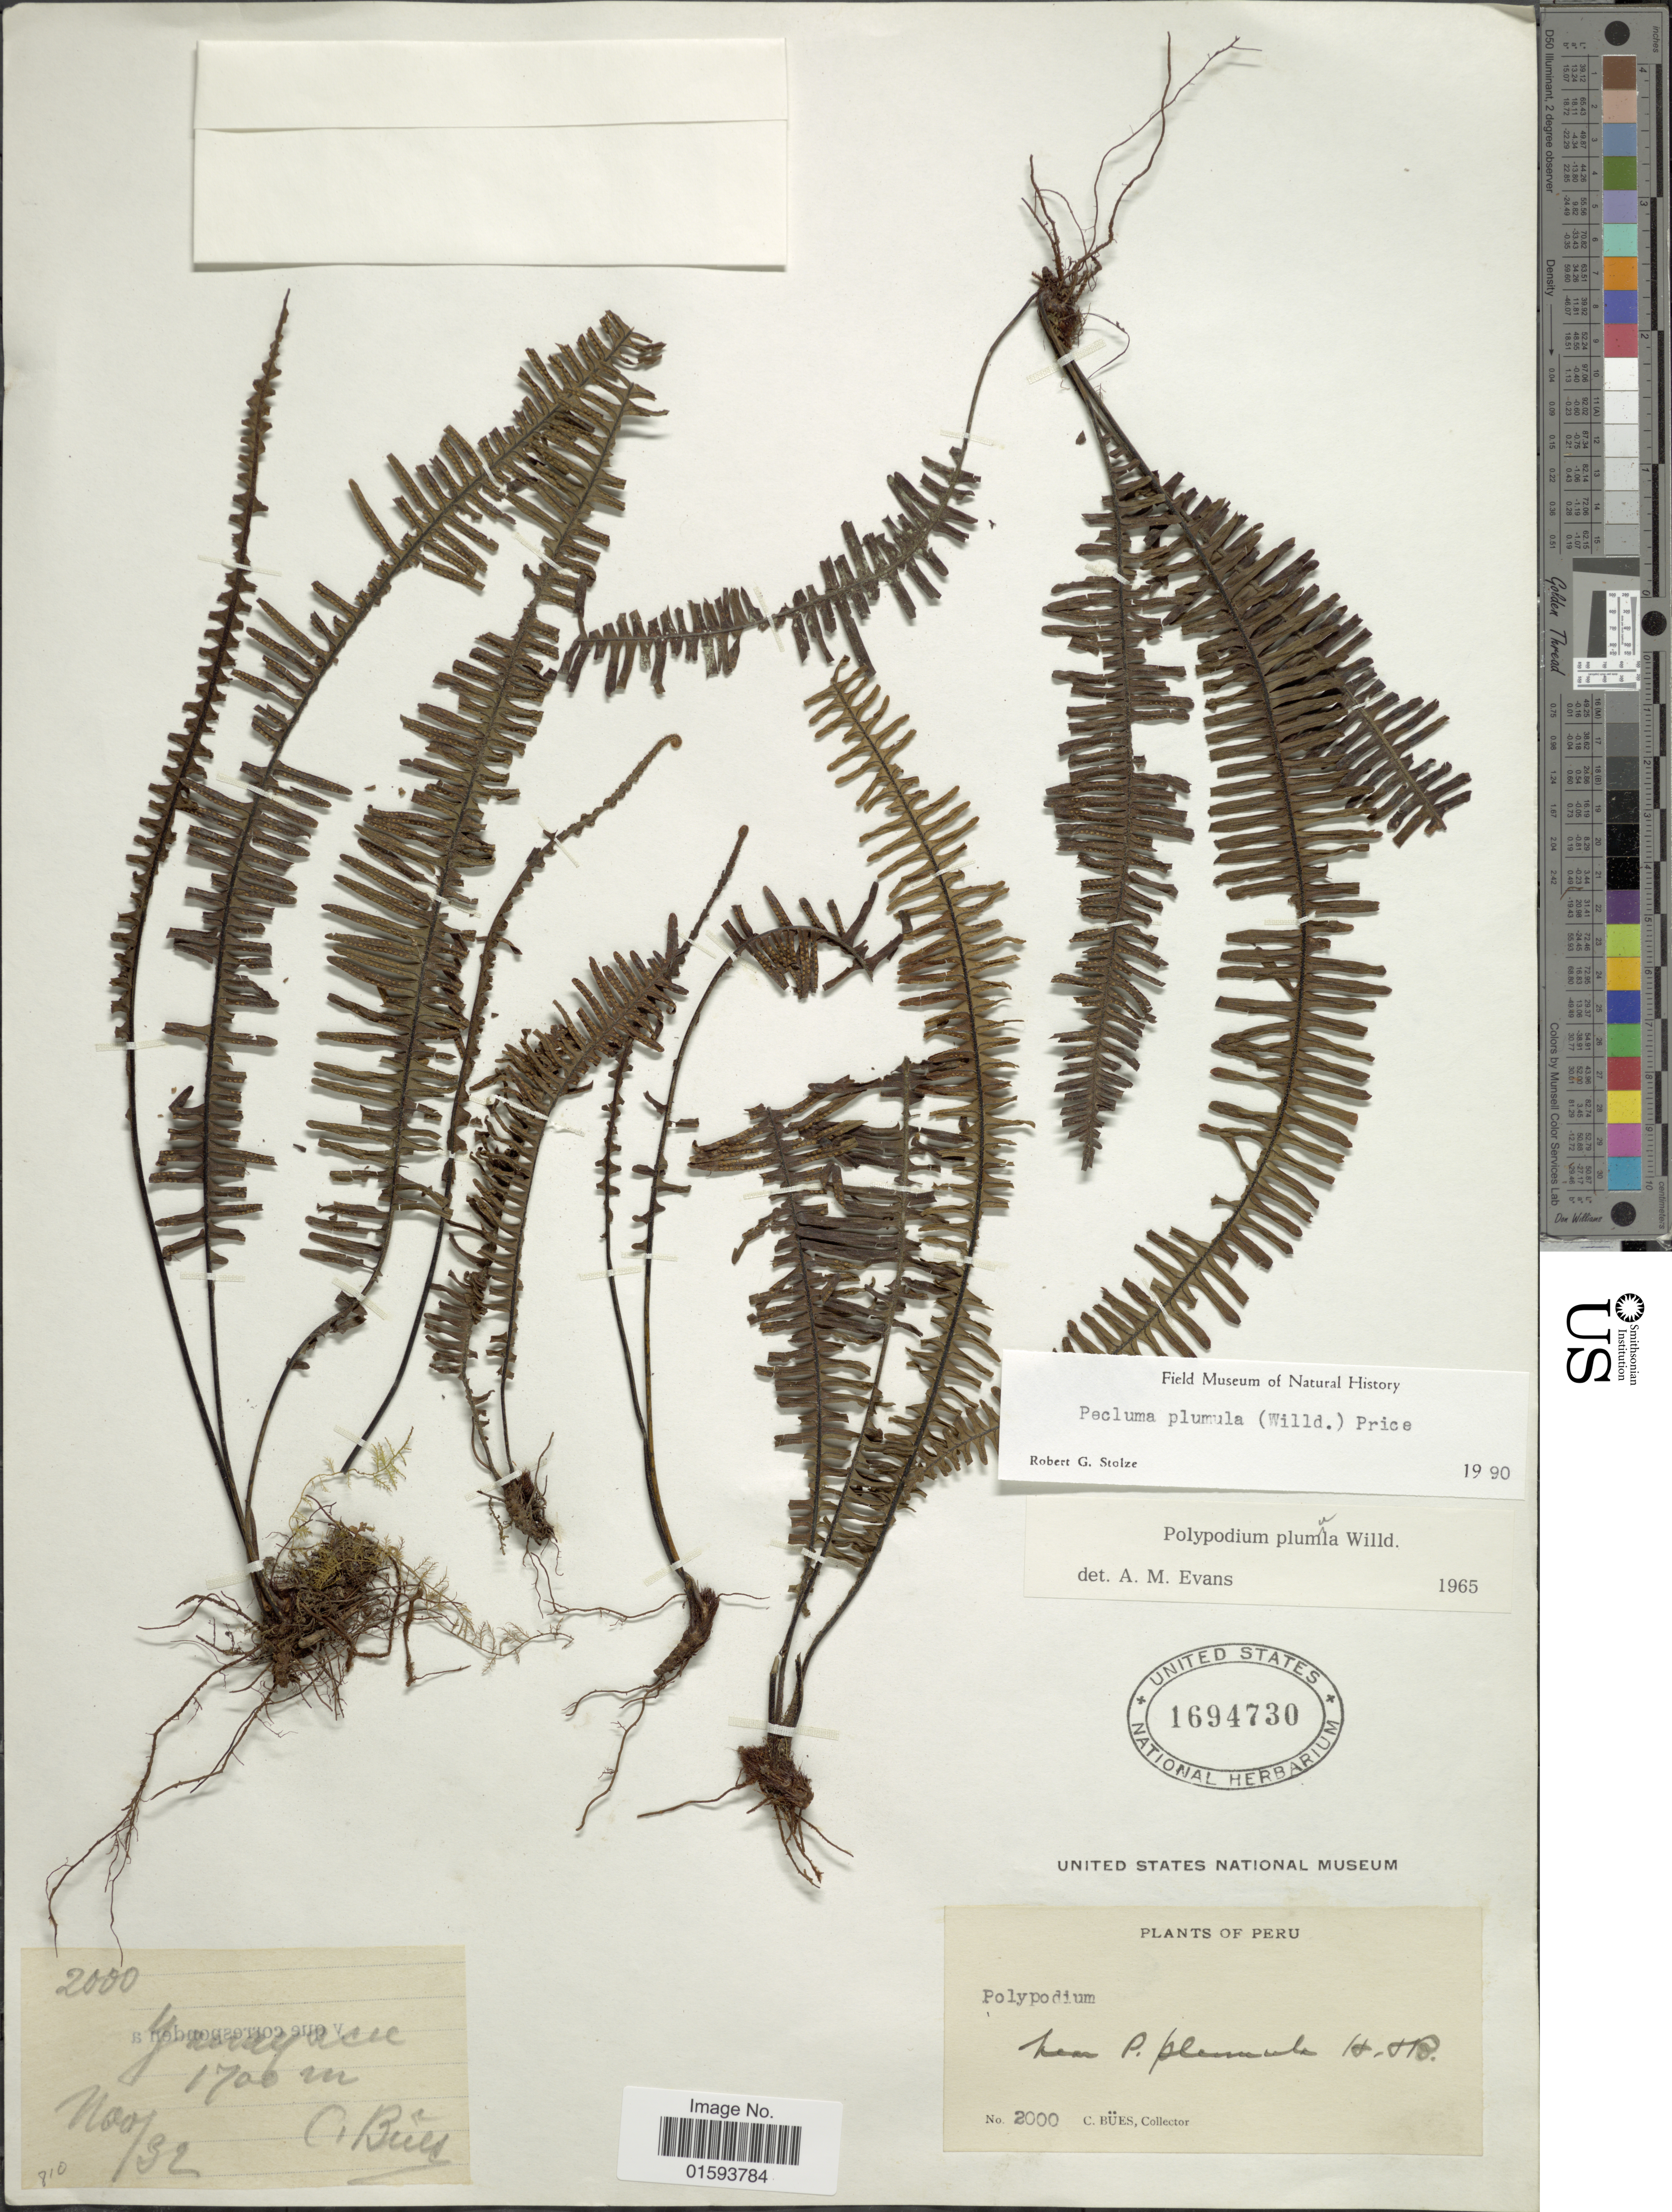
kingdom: Plantae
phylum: Tracheophyta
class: Polypodiopsida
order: Polypodiales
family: Polypodiaceae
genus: Pecluma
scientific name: Pecluma plumula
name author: (Humb. & Bonpl. ex Willd.) M.G. Price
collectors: C. Bues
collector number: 2000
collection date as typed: Transcribed d/m/y: /11/32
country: Peru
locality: Yacayaca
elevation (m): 1700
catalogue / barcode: US 1694730